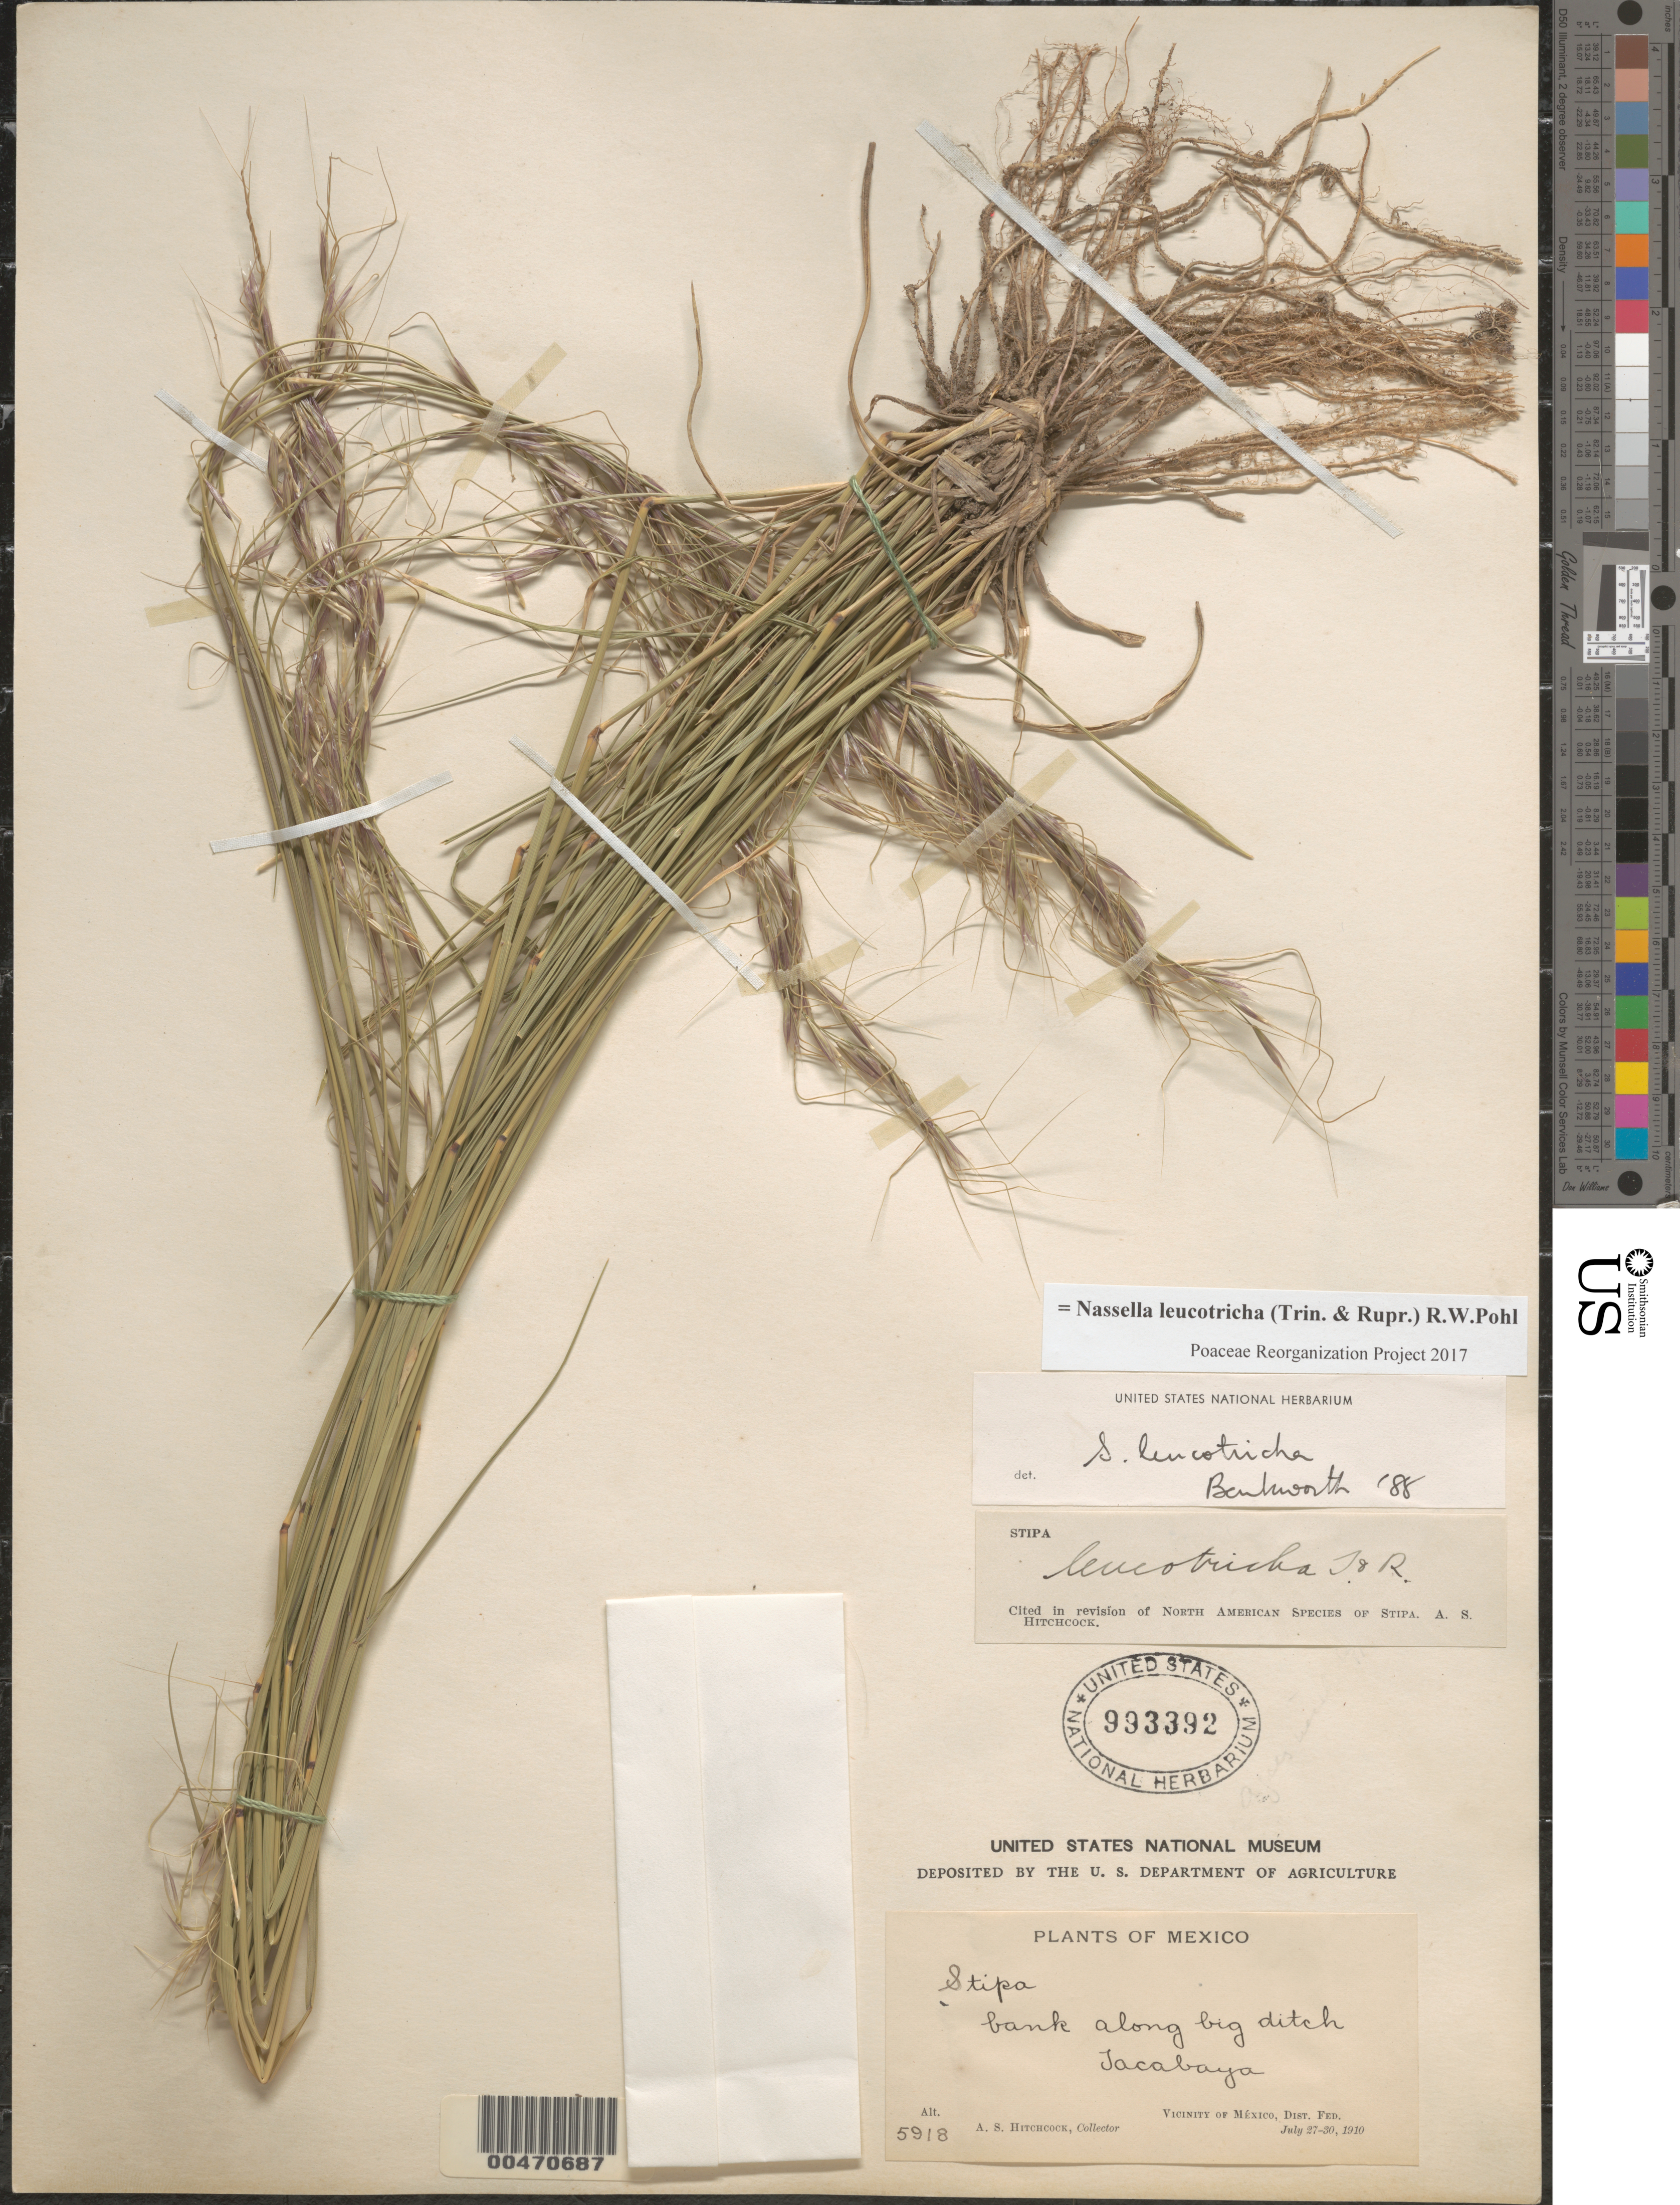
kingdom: Plantae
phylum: Tracheophyta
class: Liliopsida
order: Poales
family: Poaceae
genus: Nassella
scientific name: Nassella leucotricha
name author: (Trin. & Rupr.) R.W. Pohl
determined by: Poaceae Reorganization Project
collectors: A. S. Hitchcock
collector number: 5918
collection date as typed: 27 Jul 1910 to 30 Jul 1910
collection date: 1910-07-27/1910-07-30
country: Mexico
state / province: Distrito Federal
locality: Tacabaya, vicinity of México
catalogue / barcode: US 993392